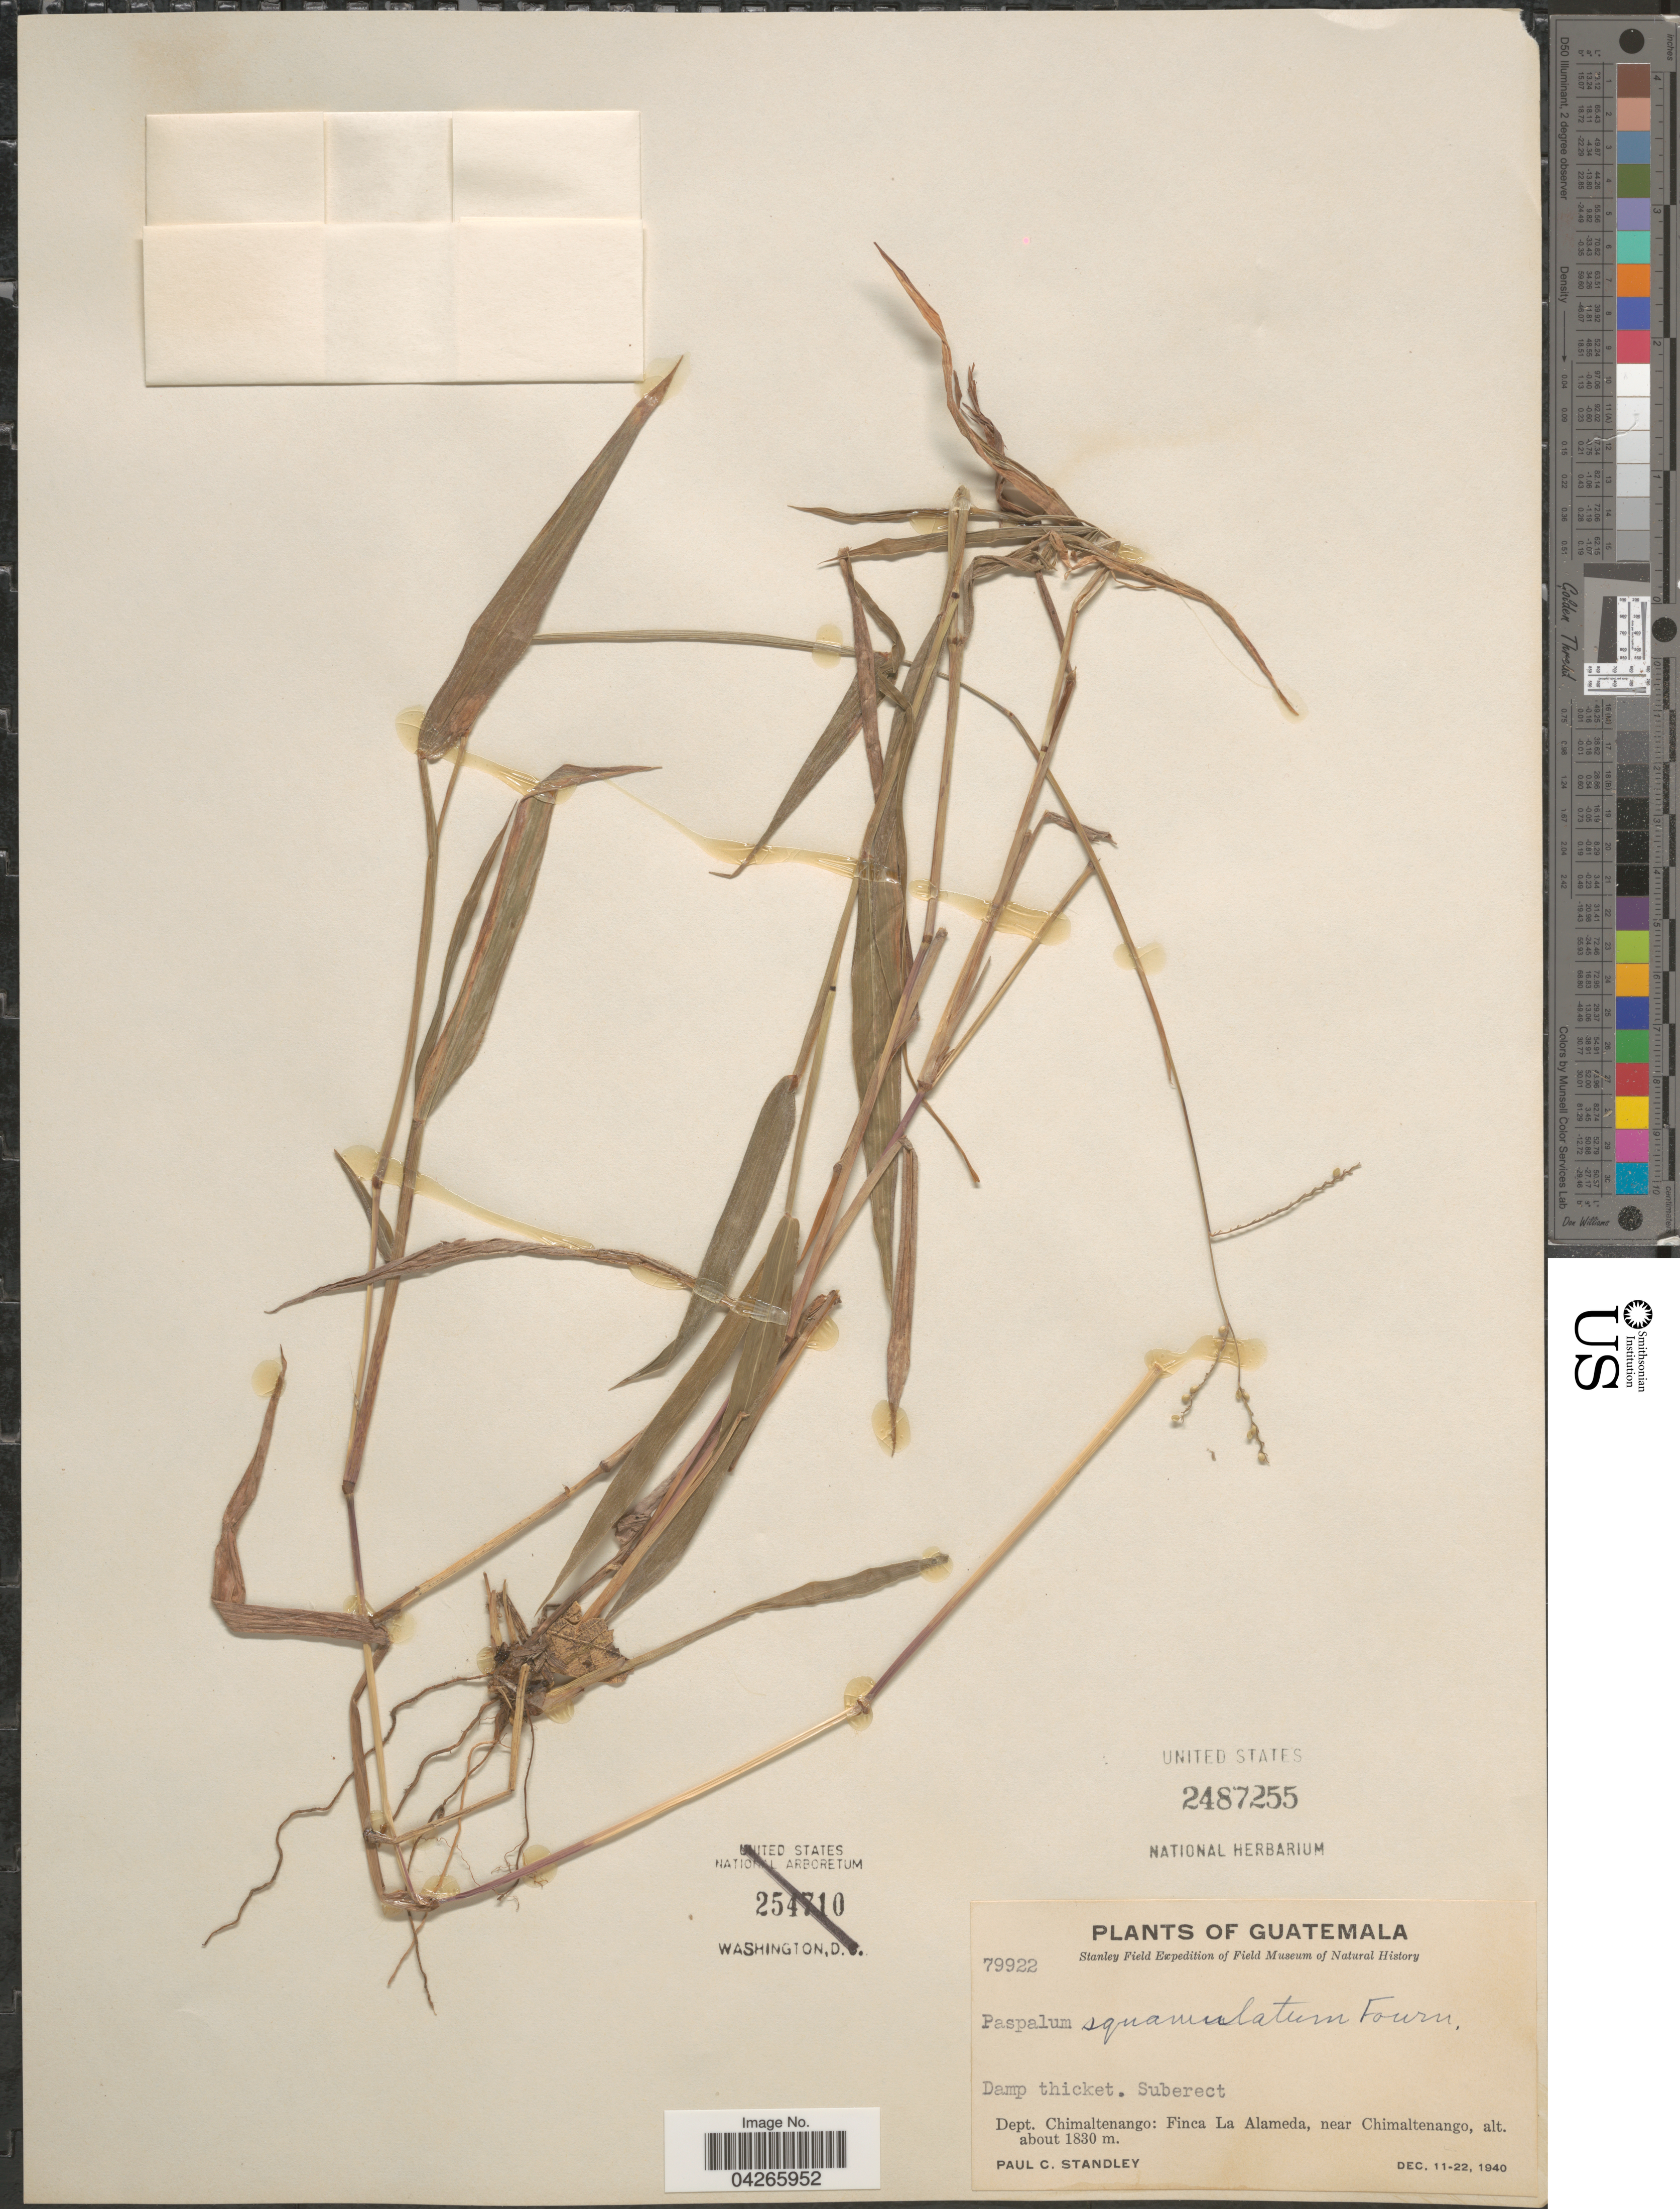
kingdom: Plantae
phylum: Tracheophyta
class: Liliopsida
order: Poales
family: Poaceae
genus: Paspalum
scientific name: Paspalum squamulatum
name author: E. Fourn.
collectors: P. C. Standley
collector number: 79922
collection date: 1940-12-11/1940-12-22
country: Guatemala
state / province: Chimaltenango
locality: Stanley Field Expedition. Dept. Chimaltenango: Finca La Alameda, near Chimaltenango.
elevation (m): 1830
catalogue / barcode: US 2487255